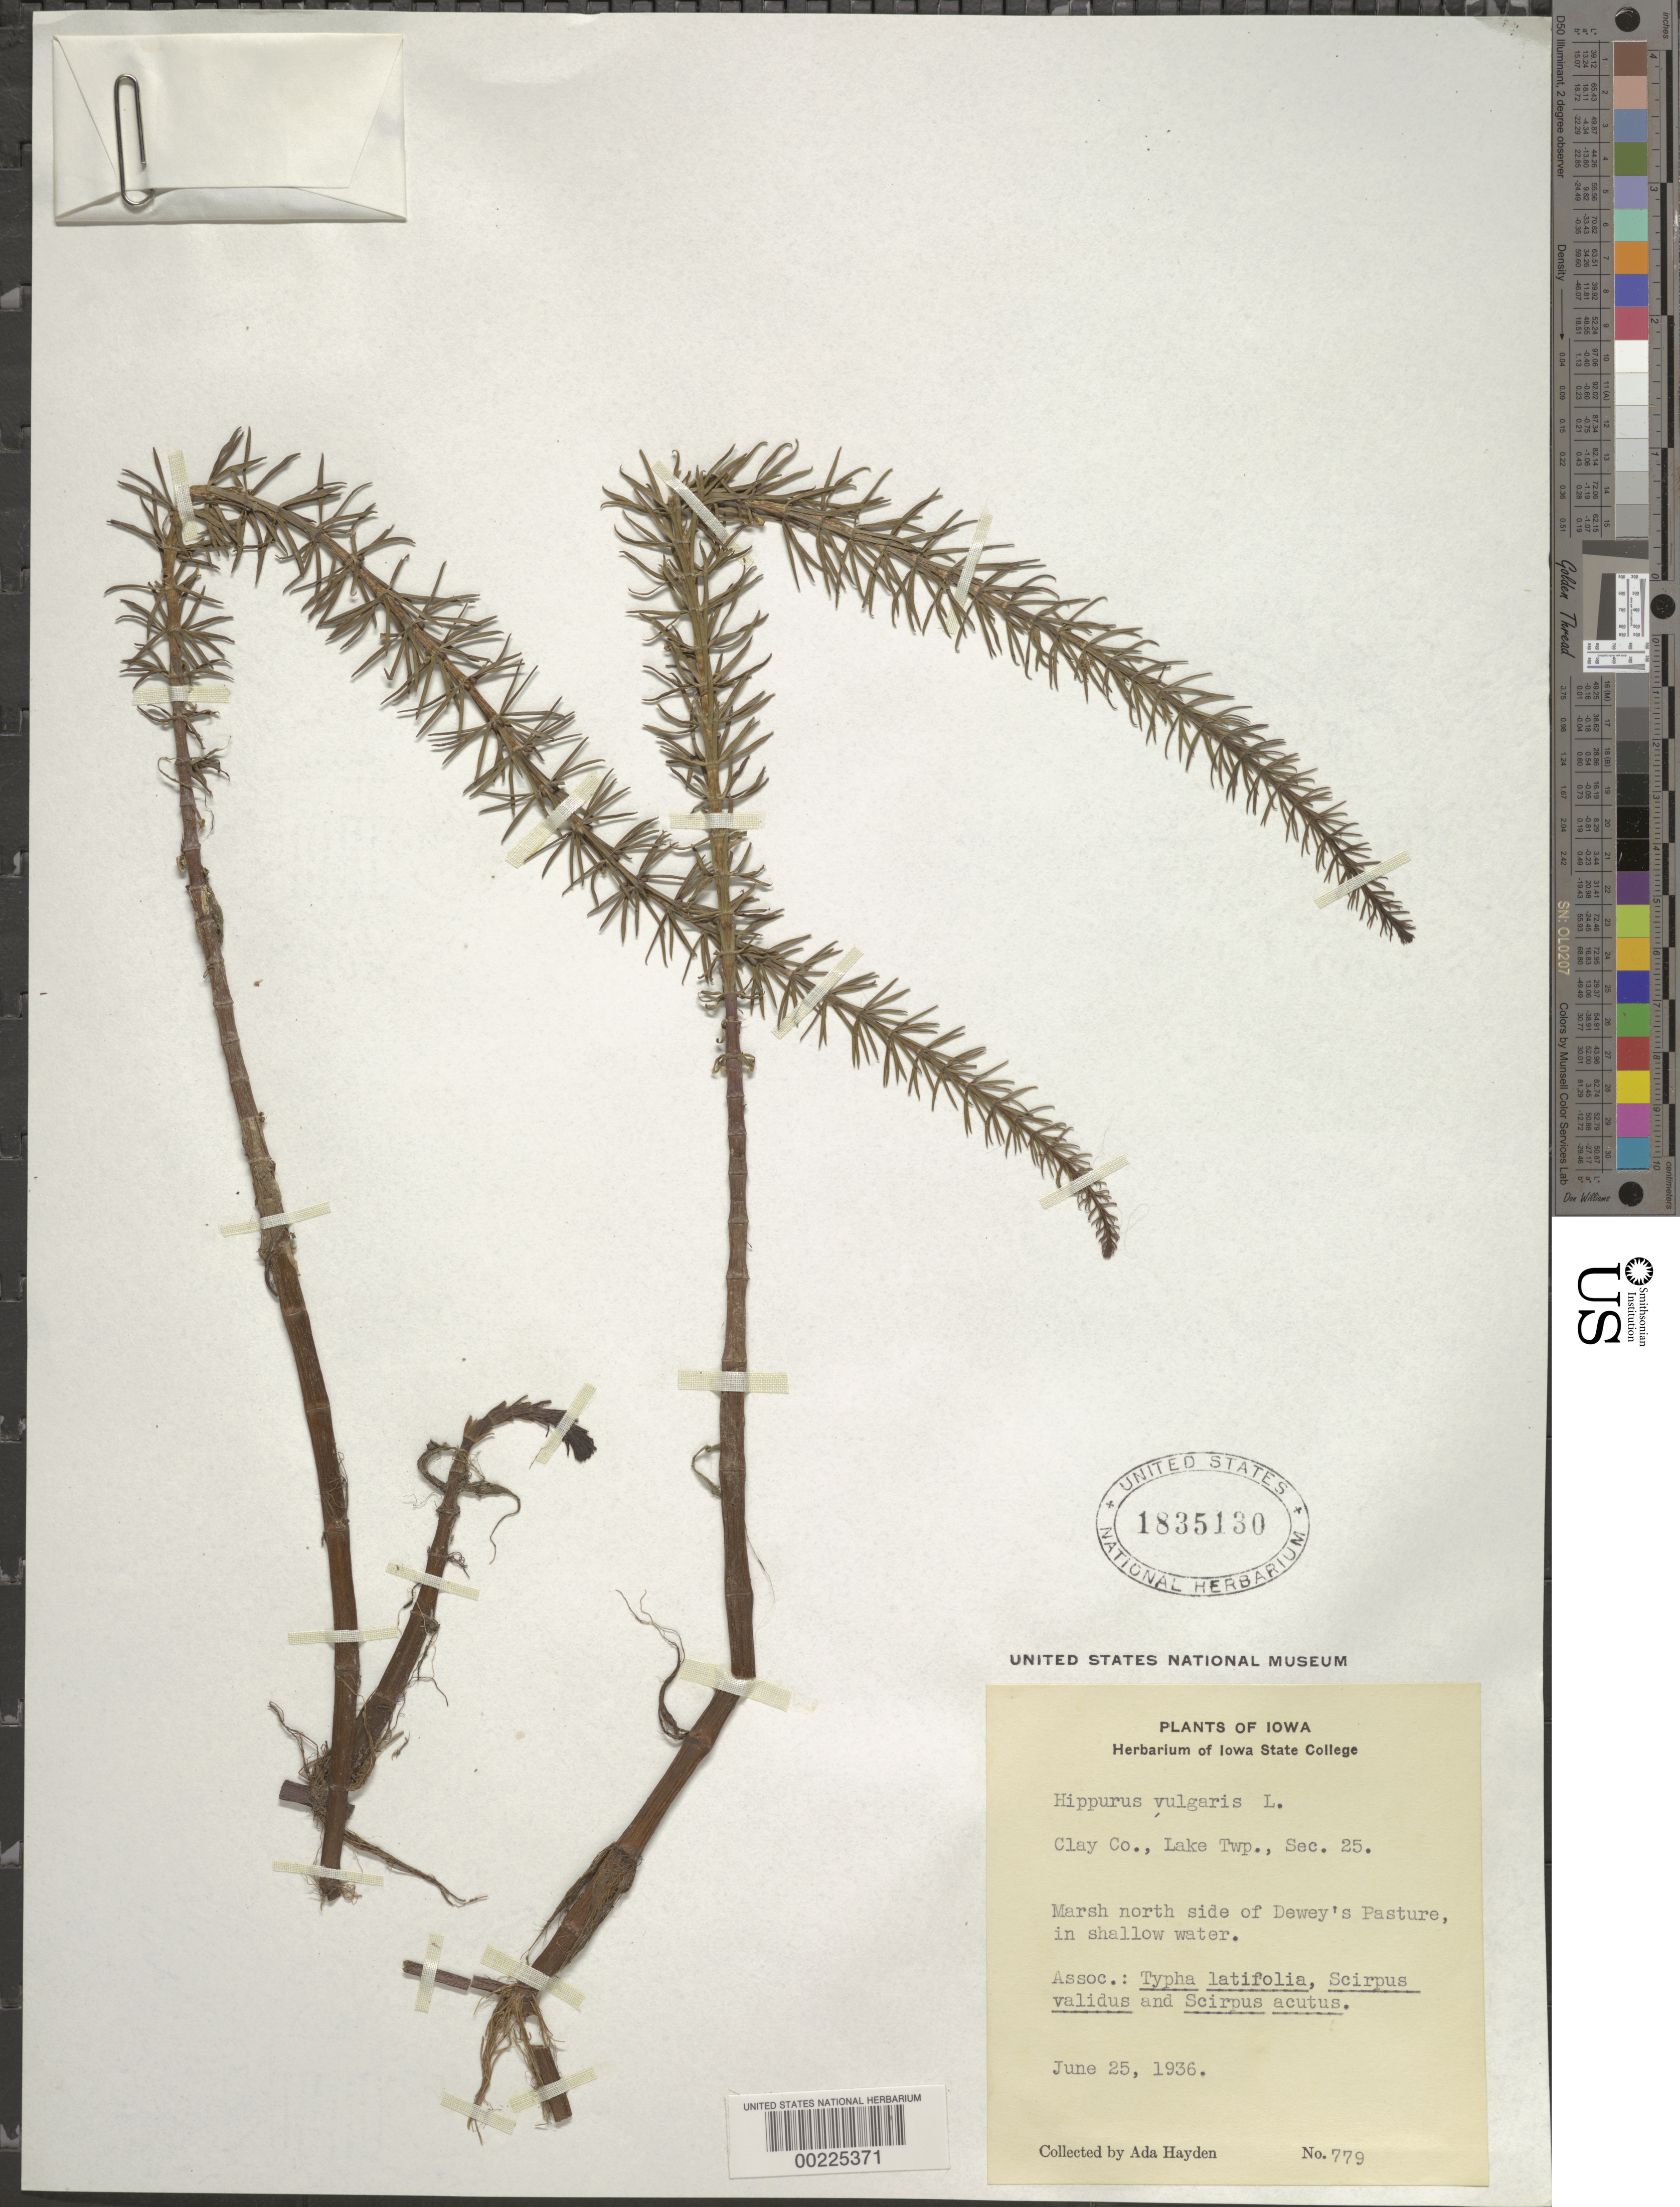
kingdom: Plantae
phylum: Tracheophyta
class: Magnoliopsida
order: Lamiales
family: Plantaginaceae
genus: Hippuris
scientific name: Hippuris tetraphylla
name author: L. f.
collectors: A. Hayden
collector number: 779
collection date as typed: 25 Jun 1936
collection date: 1936-06-25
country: United States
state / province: Iowa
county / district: Clay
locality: Lake twp. sec. 25; marsh n side of dewey's pasture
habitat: Marsh; shallow water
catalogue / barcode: US 1835130